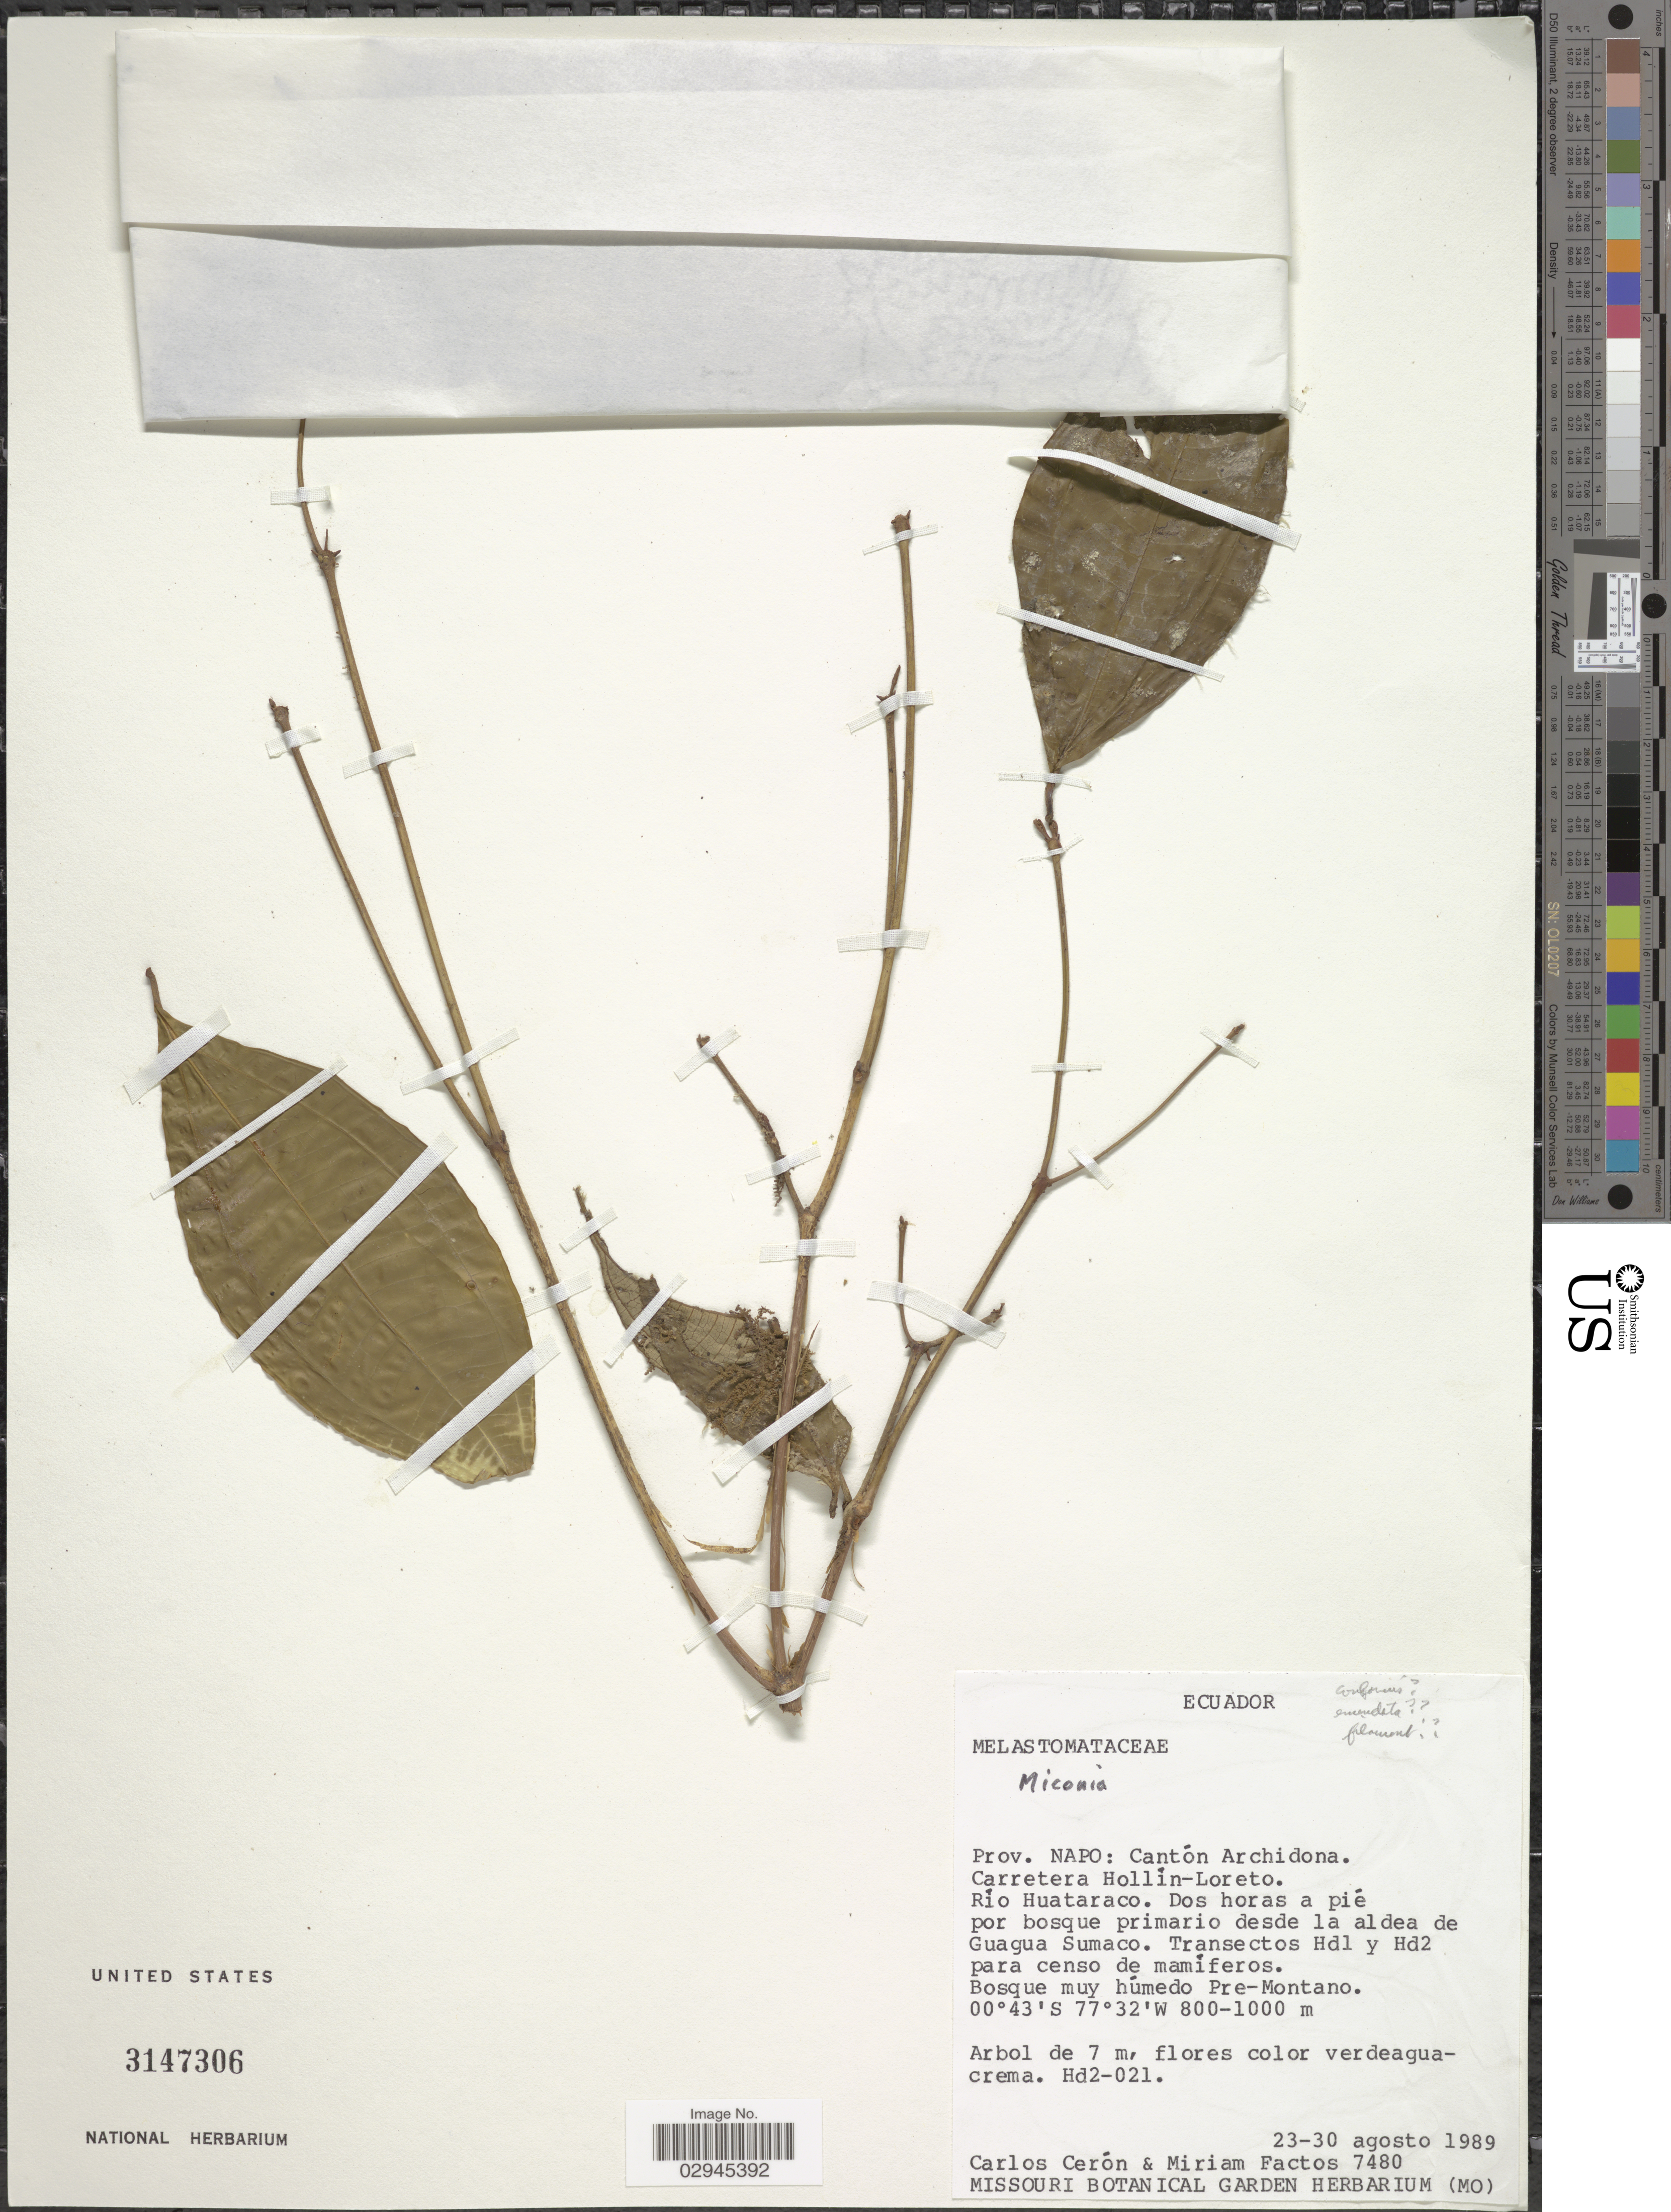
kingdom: Plantae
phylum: Tracheophyta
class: Magnoliopsida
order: Myrtales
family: Melastomataceae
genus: Miconia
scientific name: Miconia sp.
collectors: C. E. Cerón M. & M. Factos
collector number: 7480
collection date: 1989-08-23/1989-08-30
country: Ecuador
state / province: Napo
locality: Cantón Archidona. Carretera Hollín-Loreto. Río Huataraco. Dos horas a pié por bosque primario desde la aldea de Guagua Sumaco. Transectos Hd1 y Hd2 para censo de mamíferos. Bosque muy húmedo Pre-Montano.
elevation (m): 800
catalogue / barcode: US 3147306